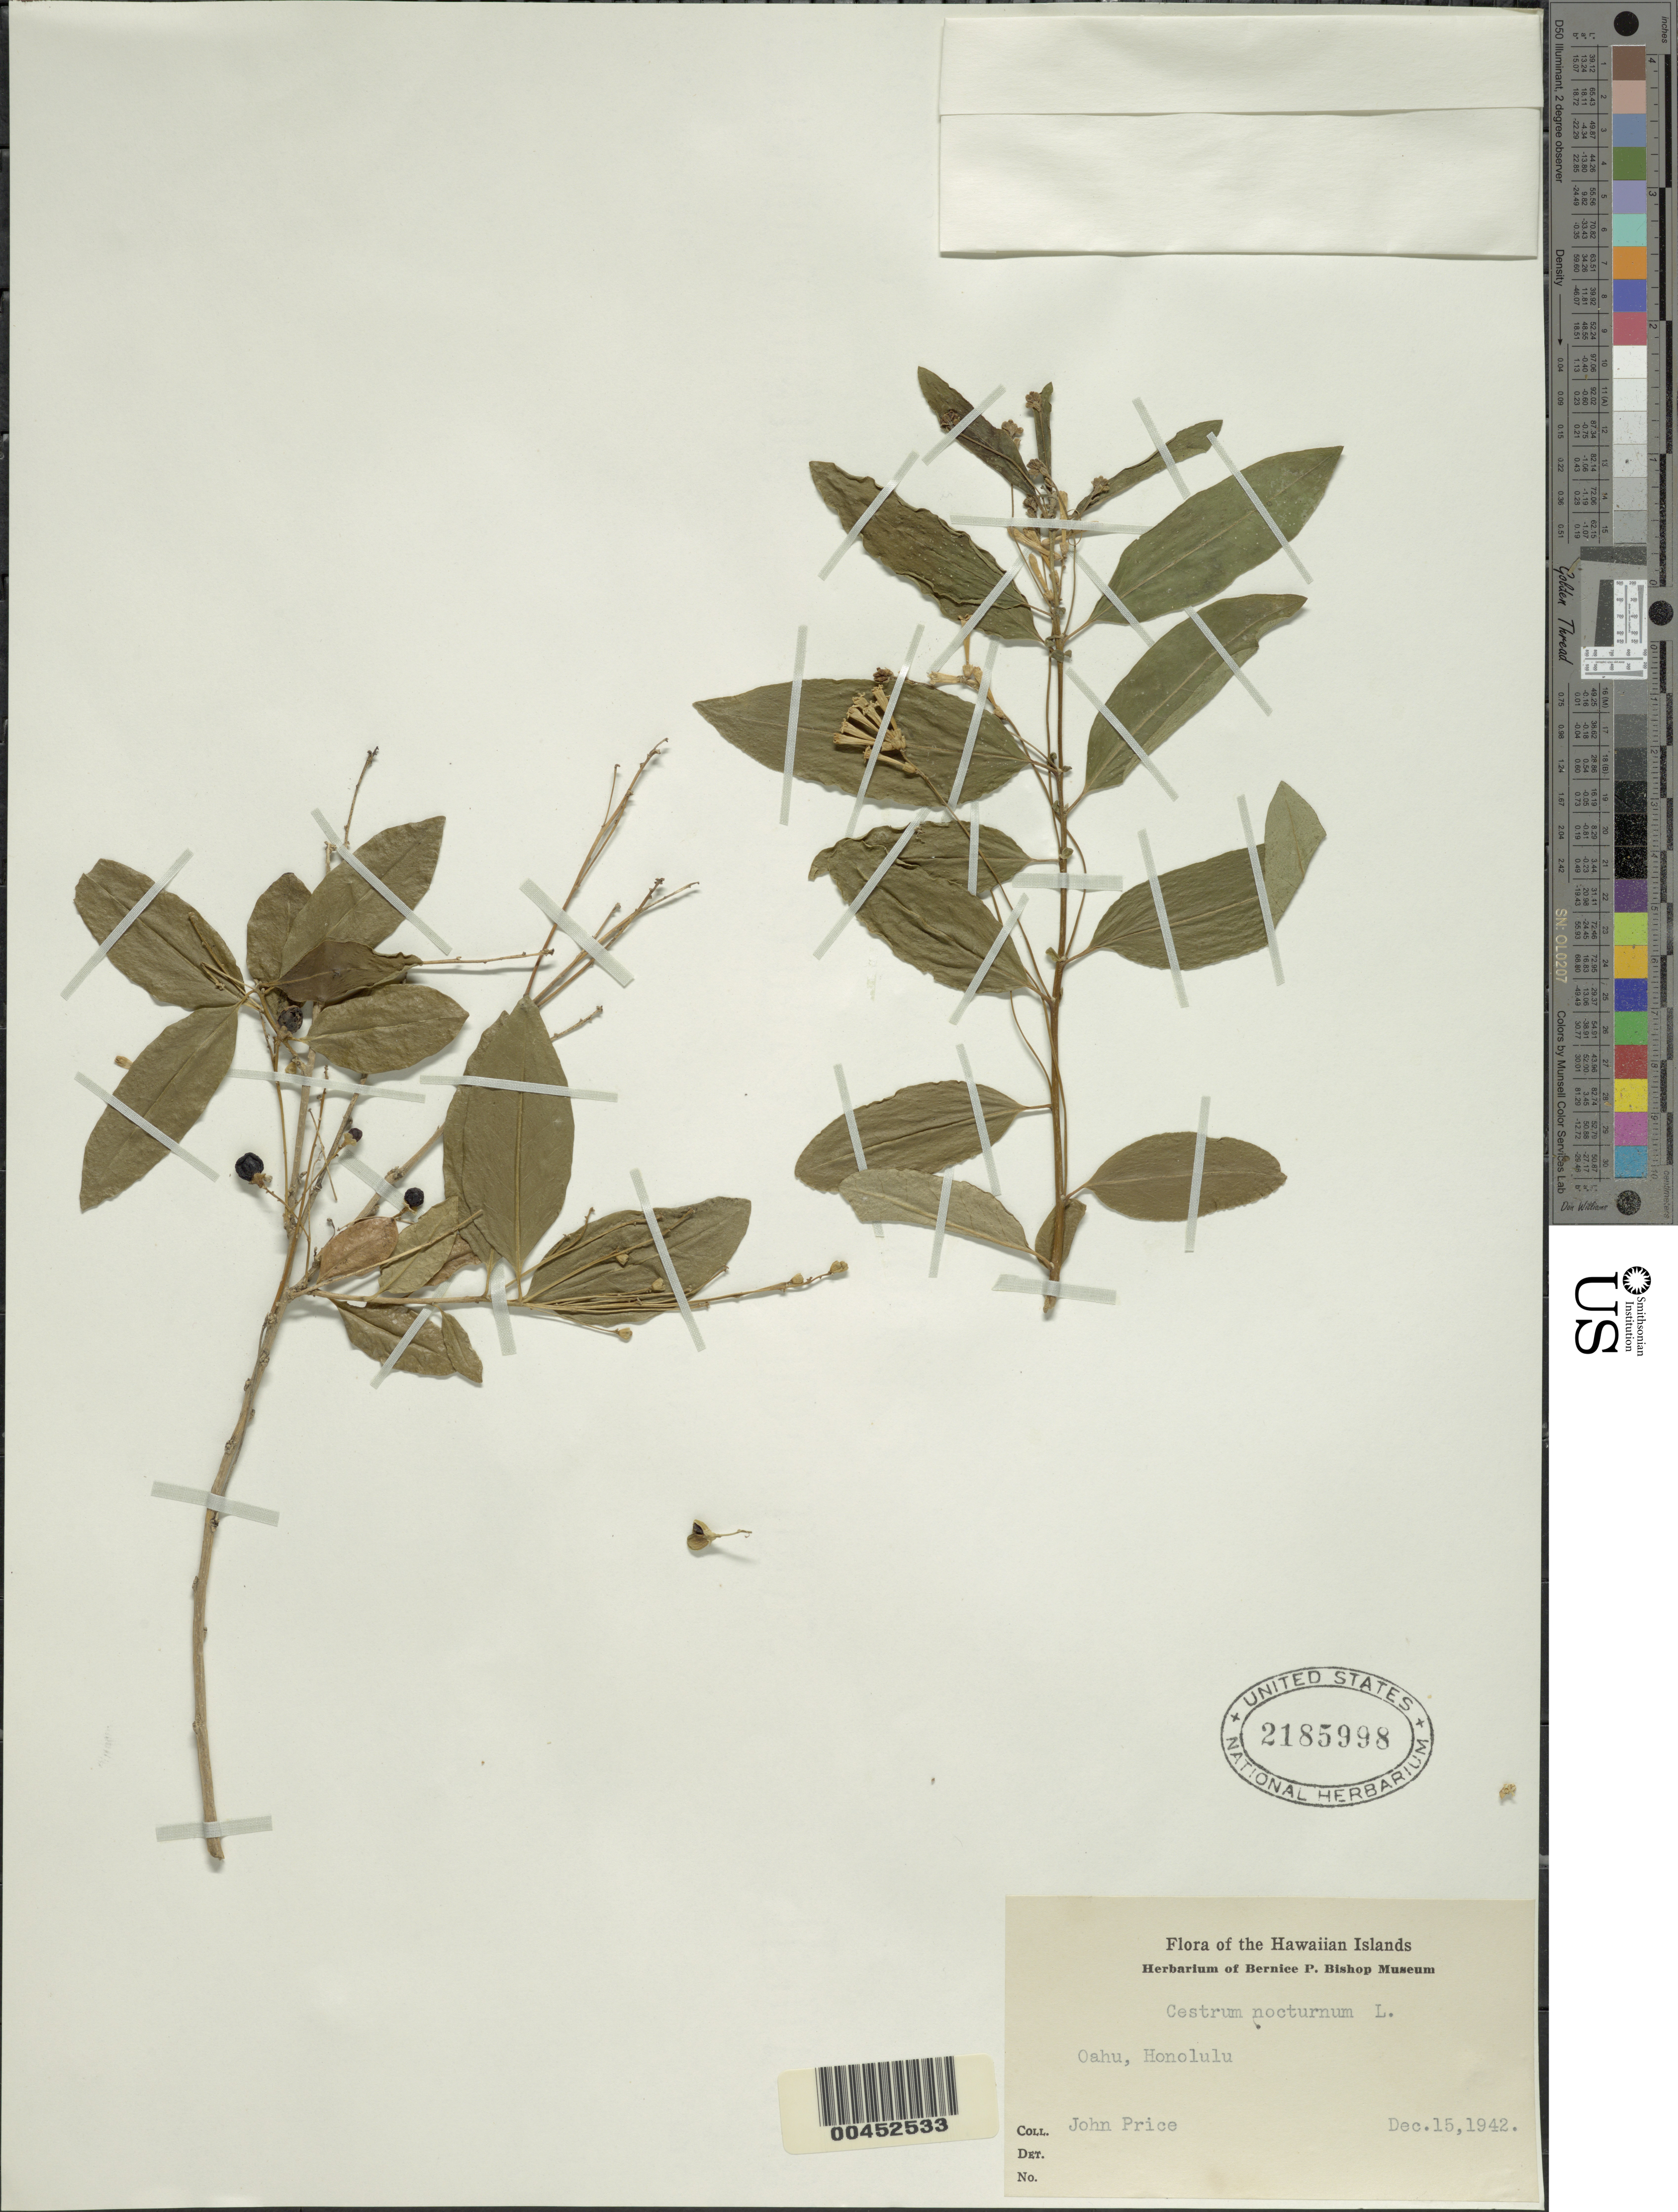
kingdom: Plantae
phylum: Tracheophyta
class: Magnoliopsida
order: Solanales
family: Solanaceae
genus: Cestrum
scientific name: Cestrum nocturnum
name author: L.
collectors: J. Price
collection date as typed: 15 Dec 1942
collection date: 1942-12-15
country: United States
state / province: Hawaii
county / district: Honolulu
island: Oahu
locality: Honolulu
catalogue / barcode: US 2185998